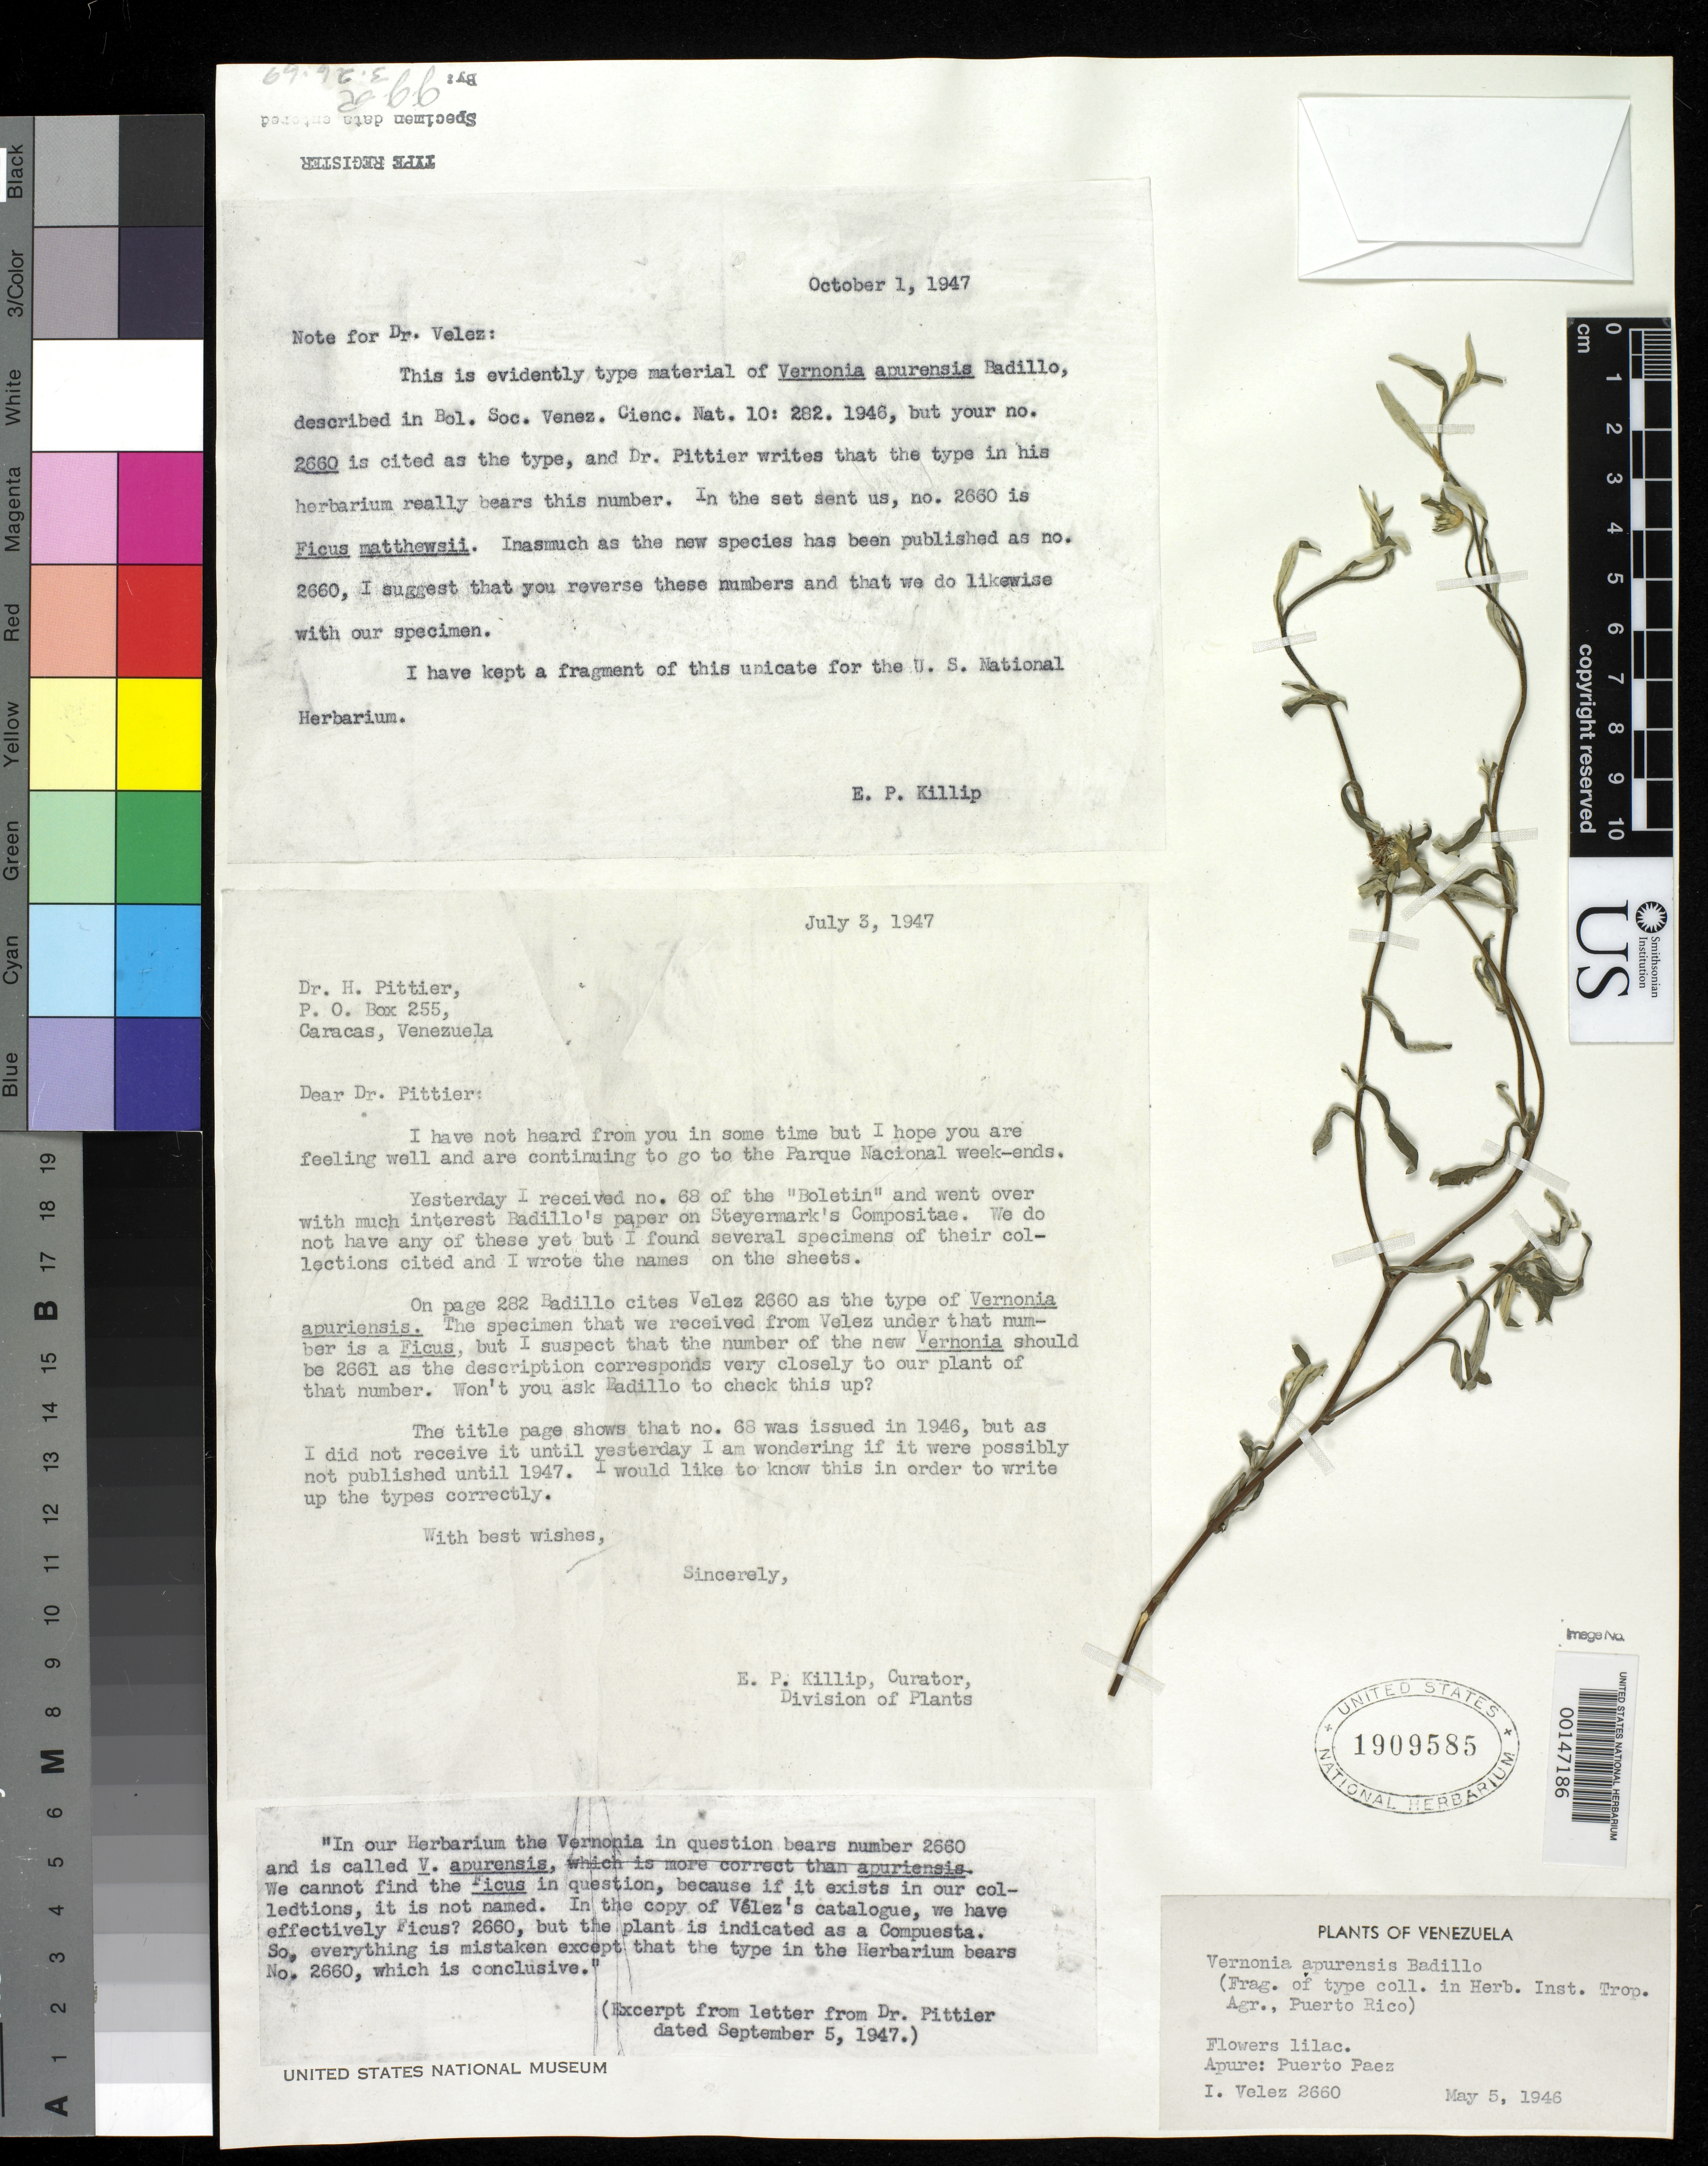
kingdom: Plantae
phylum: Tracheophyta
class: Magnoliopsida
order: Asterales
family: Asteraceae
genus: Vernonia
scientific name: Vernonia apurensis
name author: V.M. Badillo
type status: Isotype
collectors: I. Velez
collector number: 2660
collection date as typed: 05 May 1946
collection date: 1946-05-05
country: Venezuela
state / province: Apure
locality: Puerto Paez.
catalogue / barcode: US 1909585